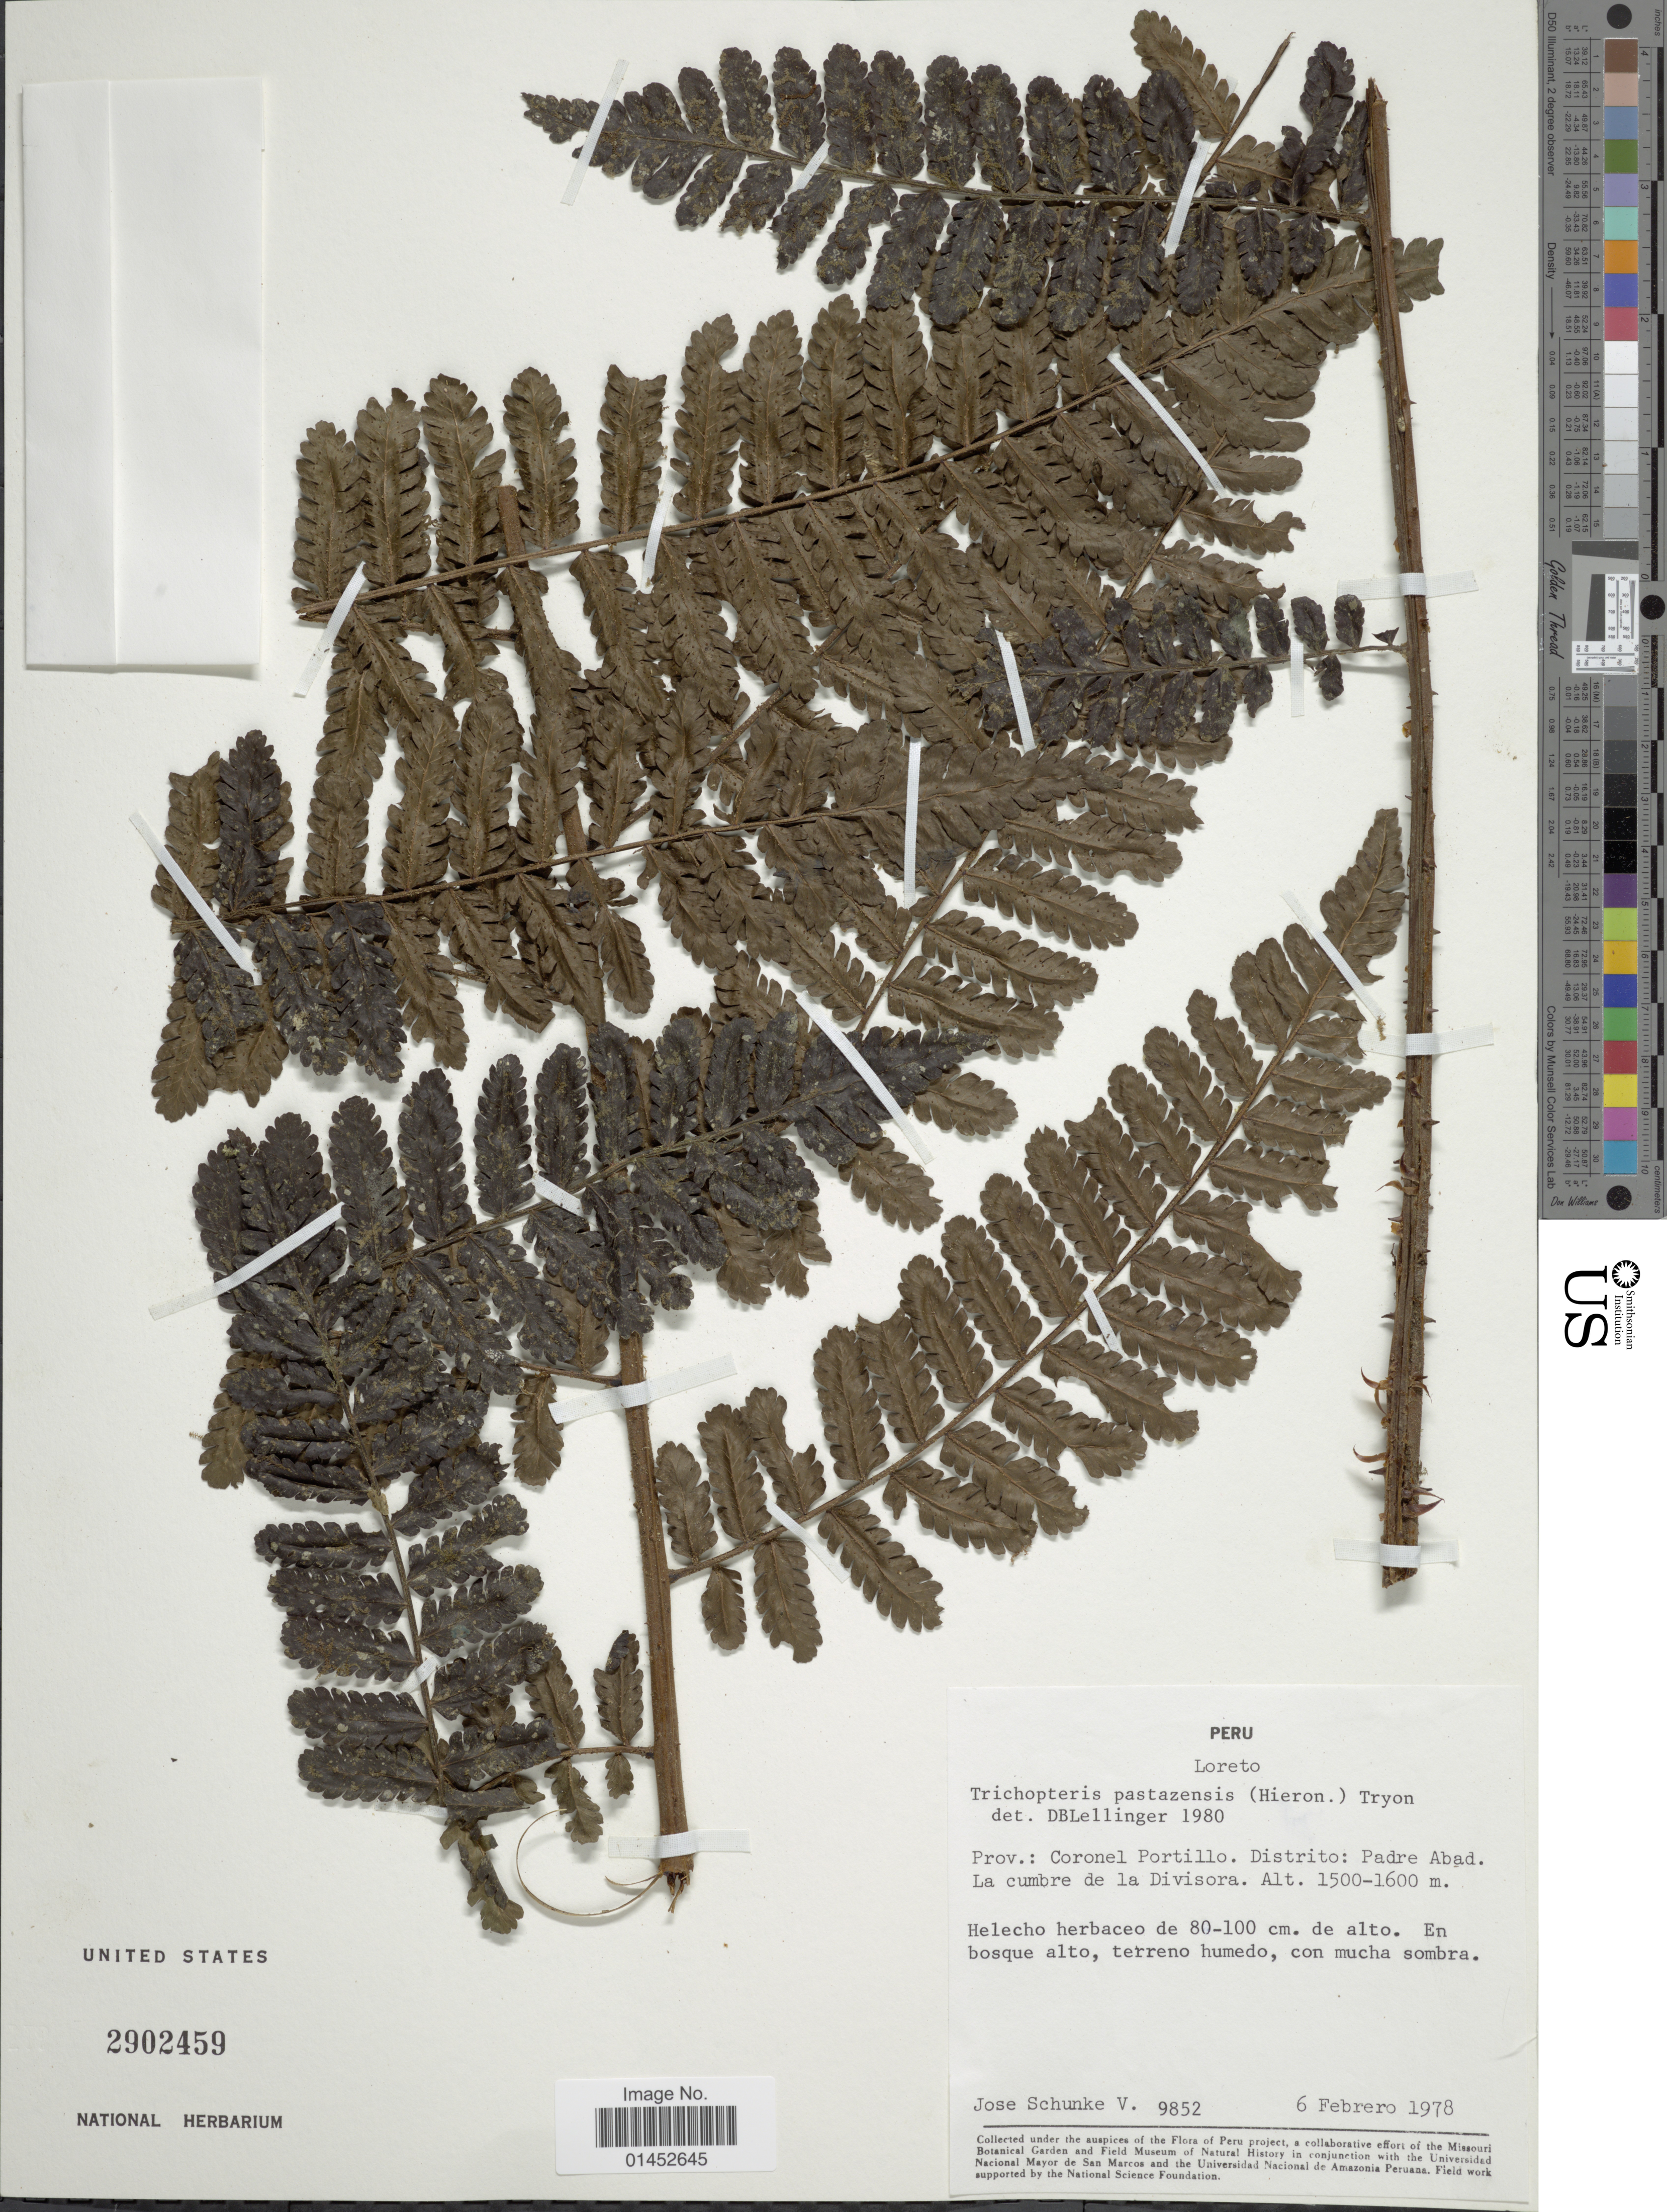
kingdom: Plantae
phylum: Tracheophyta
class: Polypodiopsida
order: Cyatheales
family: Cyatheaceae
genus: Cyathea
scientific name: Cyathea pungens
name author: (Willd.) Domin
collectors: J. Schunke Vigo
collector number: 9852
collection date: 1978-02-06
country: Peru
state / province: Loreto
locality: Prov.: Coronel Portillo. Distrito: Padre Abad. La cumbre de la Divisora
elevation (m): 1500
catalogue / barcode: US 2902459